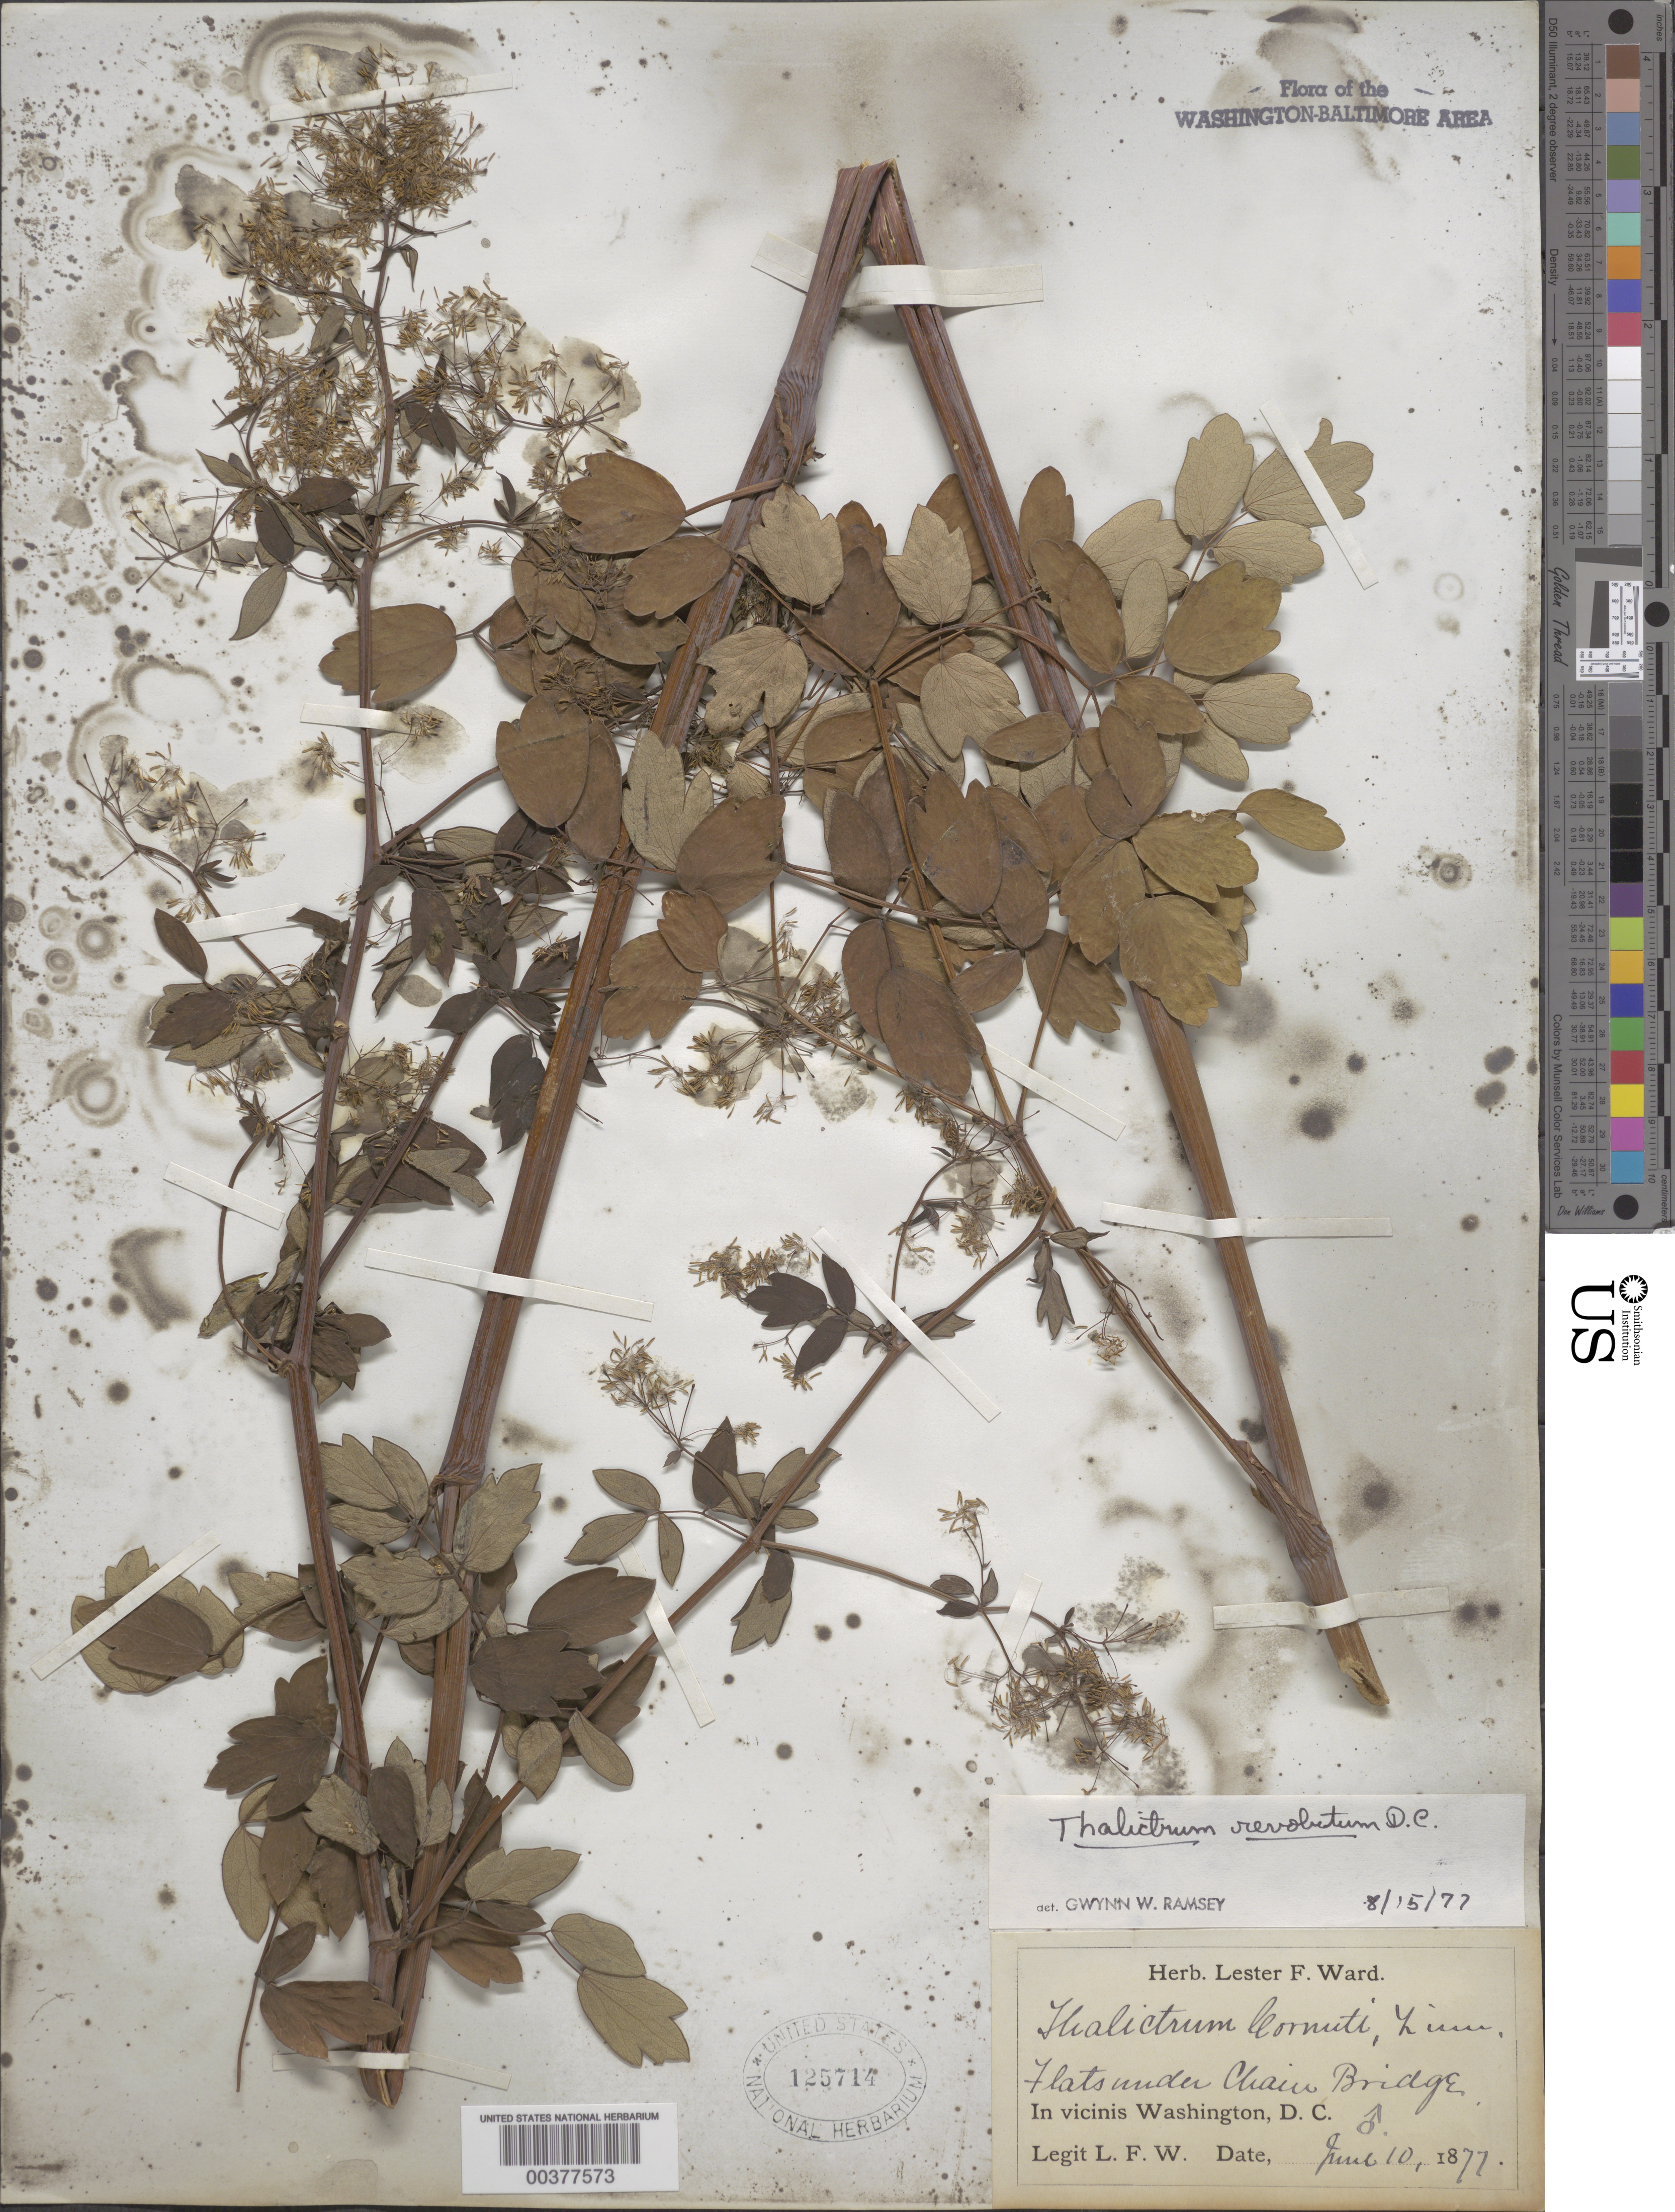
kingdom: Plantae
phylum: Tracheophyta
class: Magnoliopsida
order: Ranunculales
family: Ranunculaceae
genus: Thalictrum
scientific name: Thalictrum amphibolum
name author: Greene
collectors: L. F. Ward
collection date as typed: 10 Jun 1877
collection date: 1877-06-10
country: United States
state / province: District of Columbia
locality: Chain Bridge C. and O. Canal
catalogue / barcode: US 125714